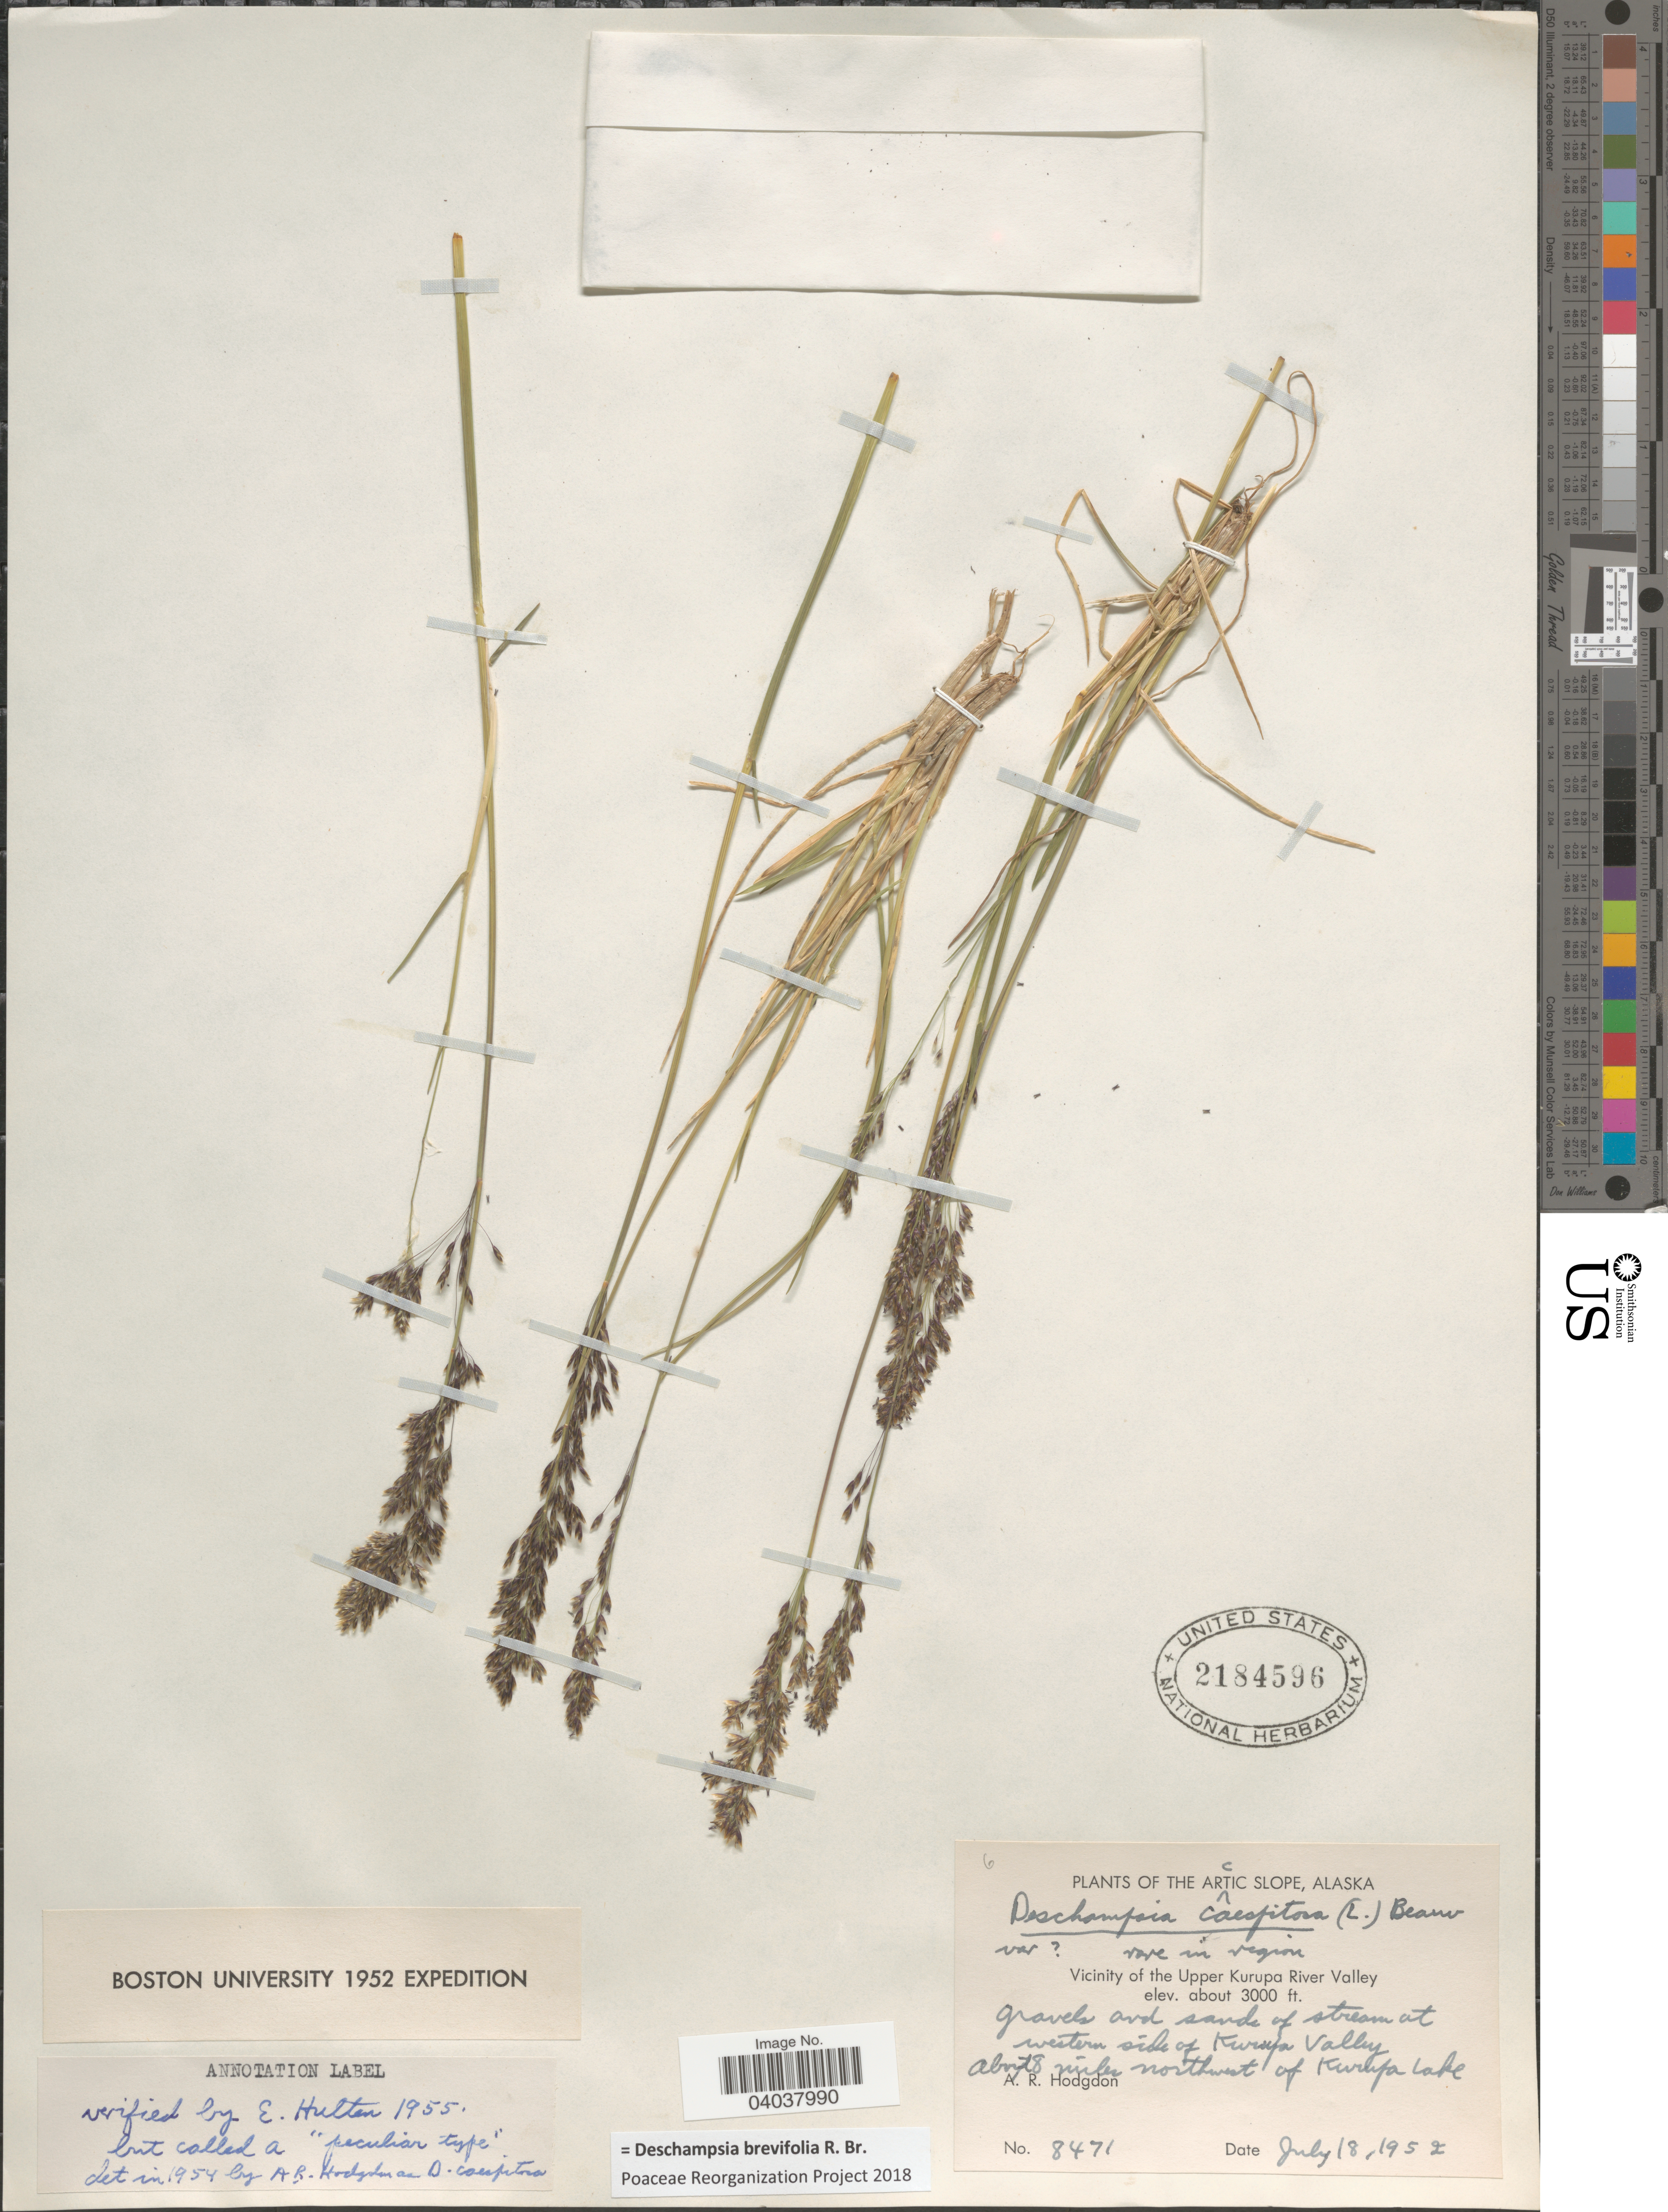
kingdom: Plantae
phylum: Tracheophyta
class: Liliopsida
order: Poales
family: Poaceae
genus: Deschampsia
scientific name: Deschampsia brevifolia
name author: R. Br. in Parry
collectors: A. R. Hodgdon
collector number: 8471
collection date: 1952-07-18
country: United States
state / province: Alaska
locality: The Arctic Slope. Vicinity of the Upper Kurupa River Valley. At western side of Kurupa Valley about 8 miles northwest of Kurupa Lake.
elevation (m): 914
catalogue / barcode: US 2184596